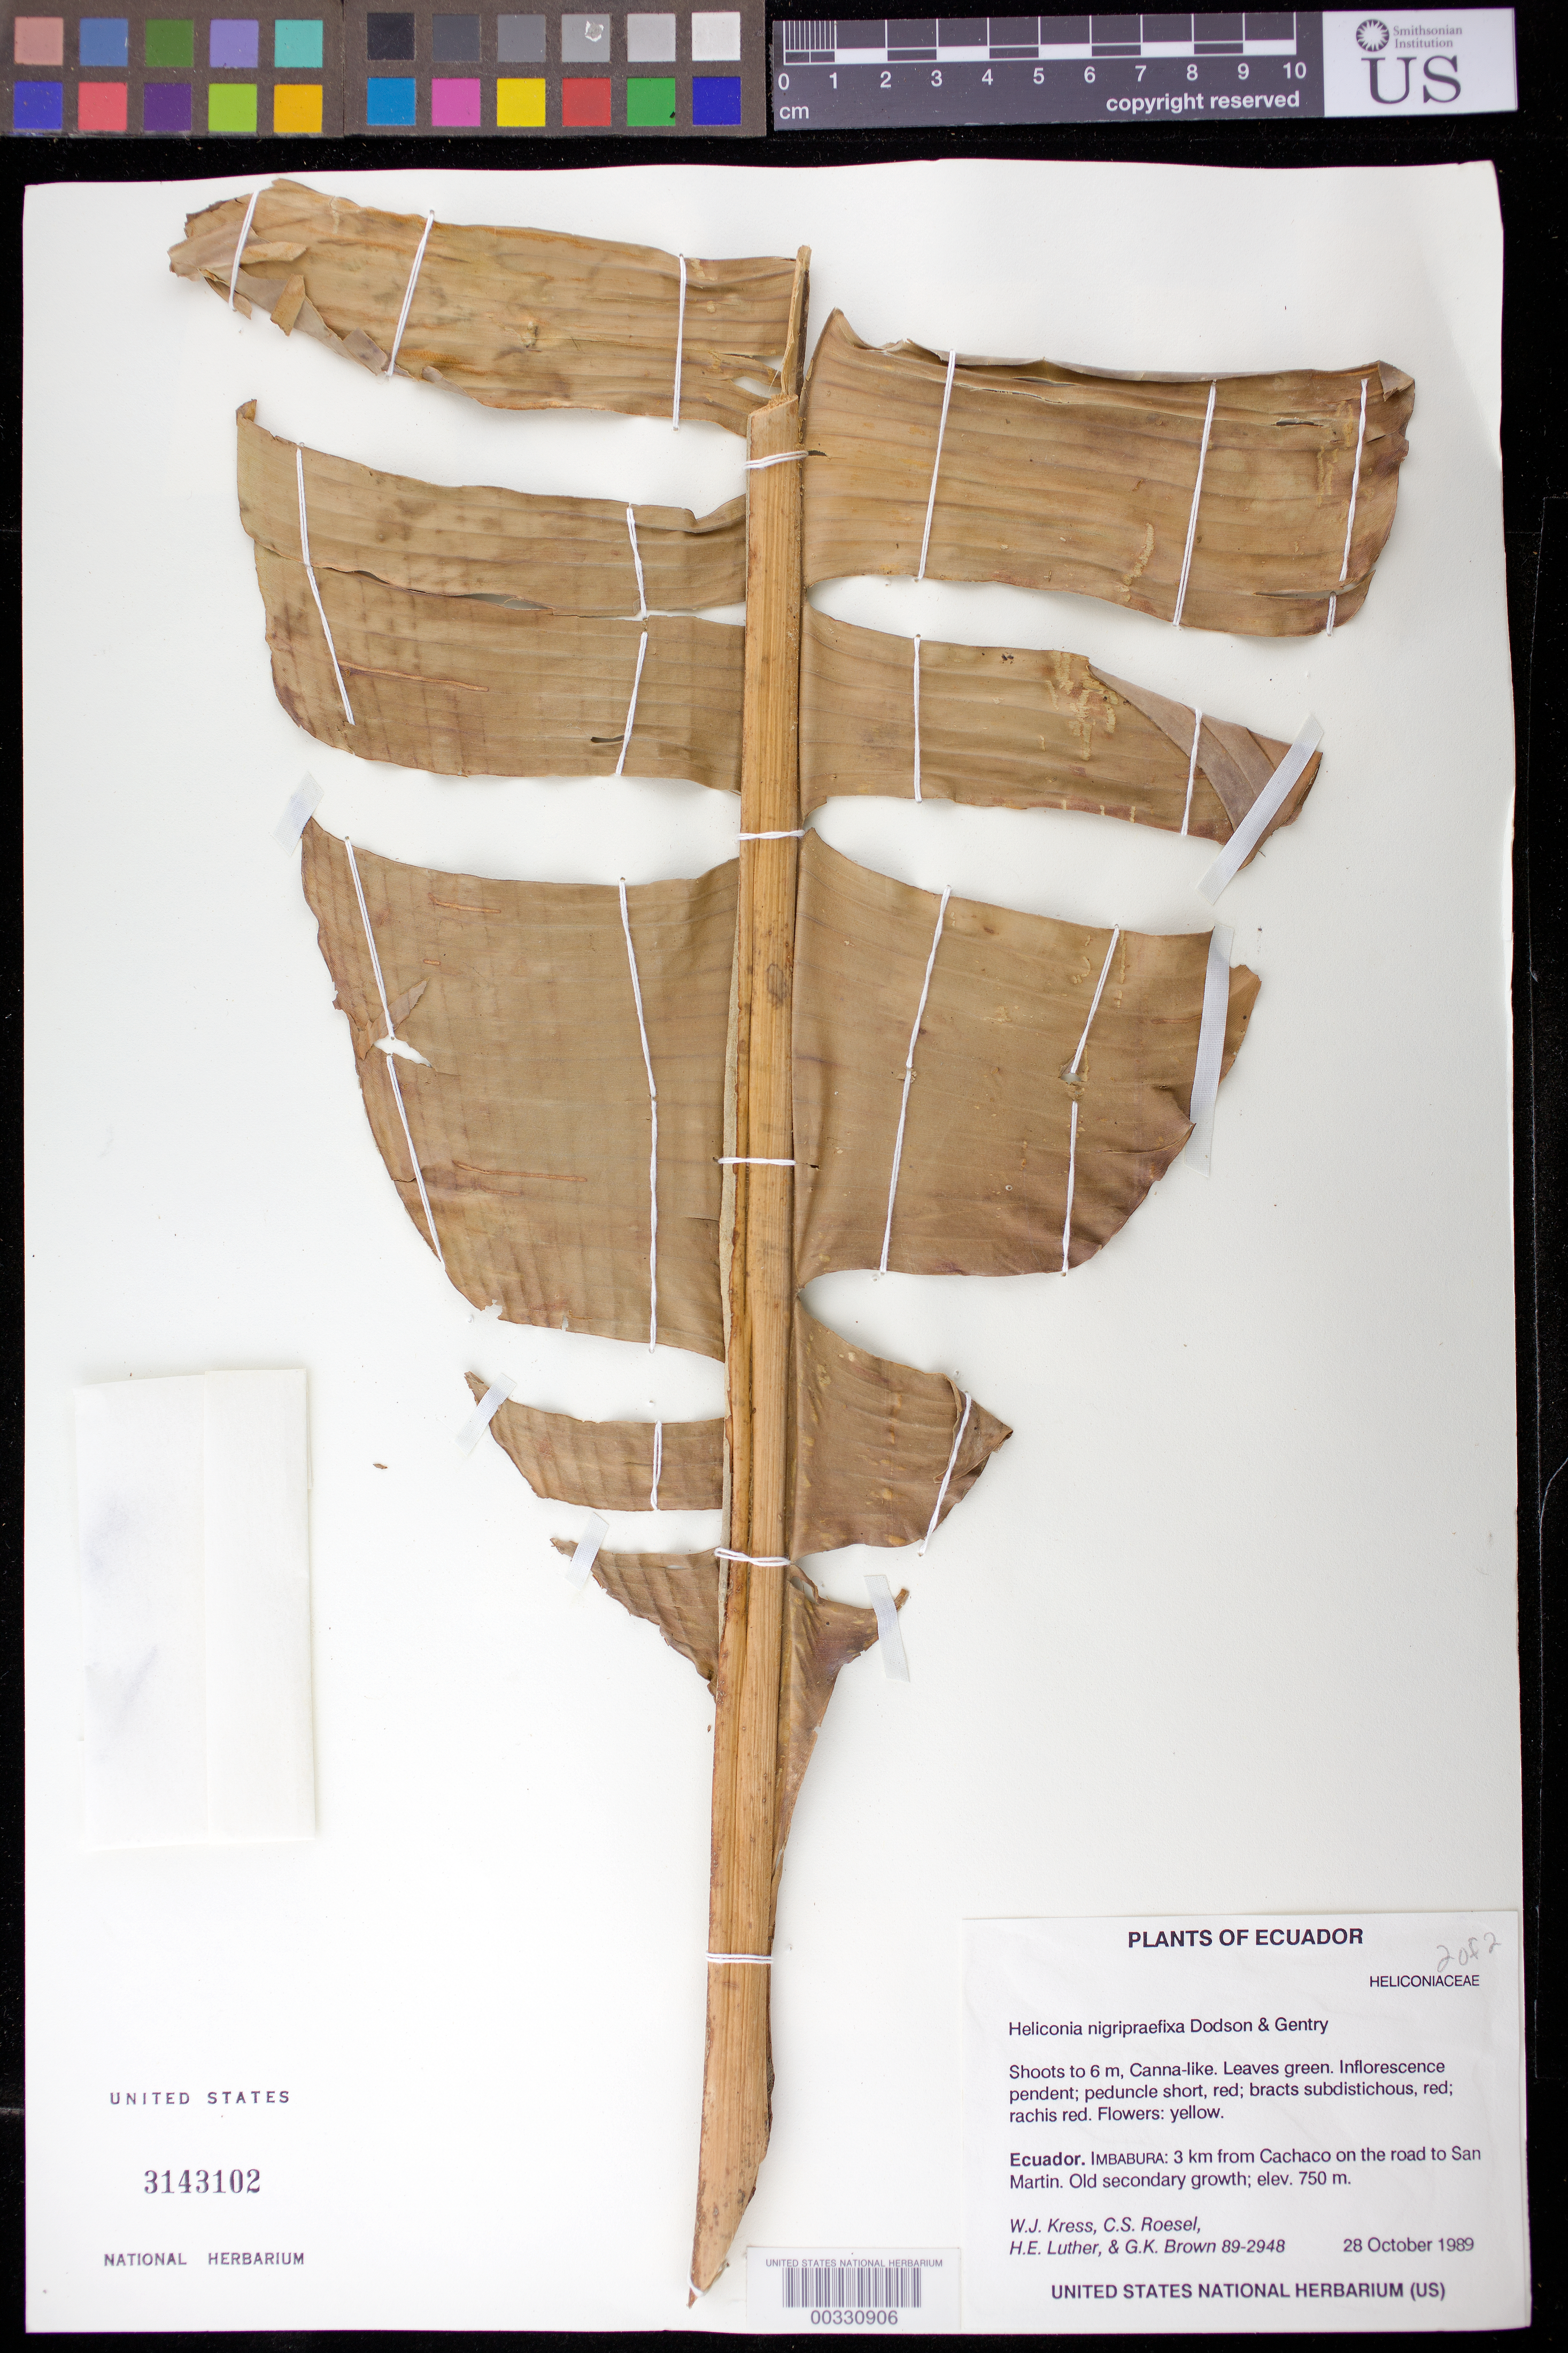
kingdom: Plantae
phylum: Tracheophyta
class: Liliopsida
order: Zingiberales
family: Heliconiaceae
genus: Heliconia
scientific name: Heliconia nigripraefixa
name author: Dodson & Gentry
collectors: W. J. Kress, C. S. Roesel, Harry E. Luther & G. K. Brown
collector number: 89-2948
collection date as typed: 28 Oct 1989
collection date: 1989-10-28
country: Ecuador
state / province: Imbabura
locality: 3 km from Cachaco on road to San Martin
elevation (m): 750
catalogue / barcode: US 3143102